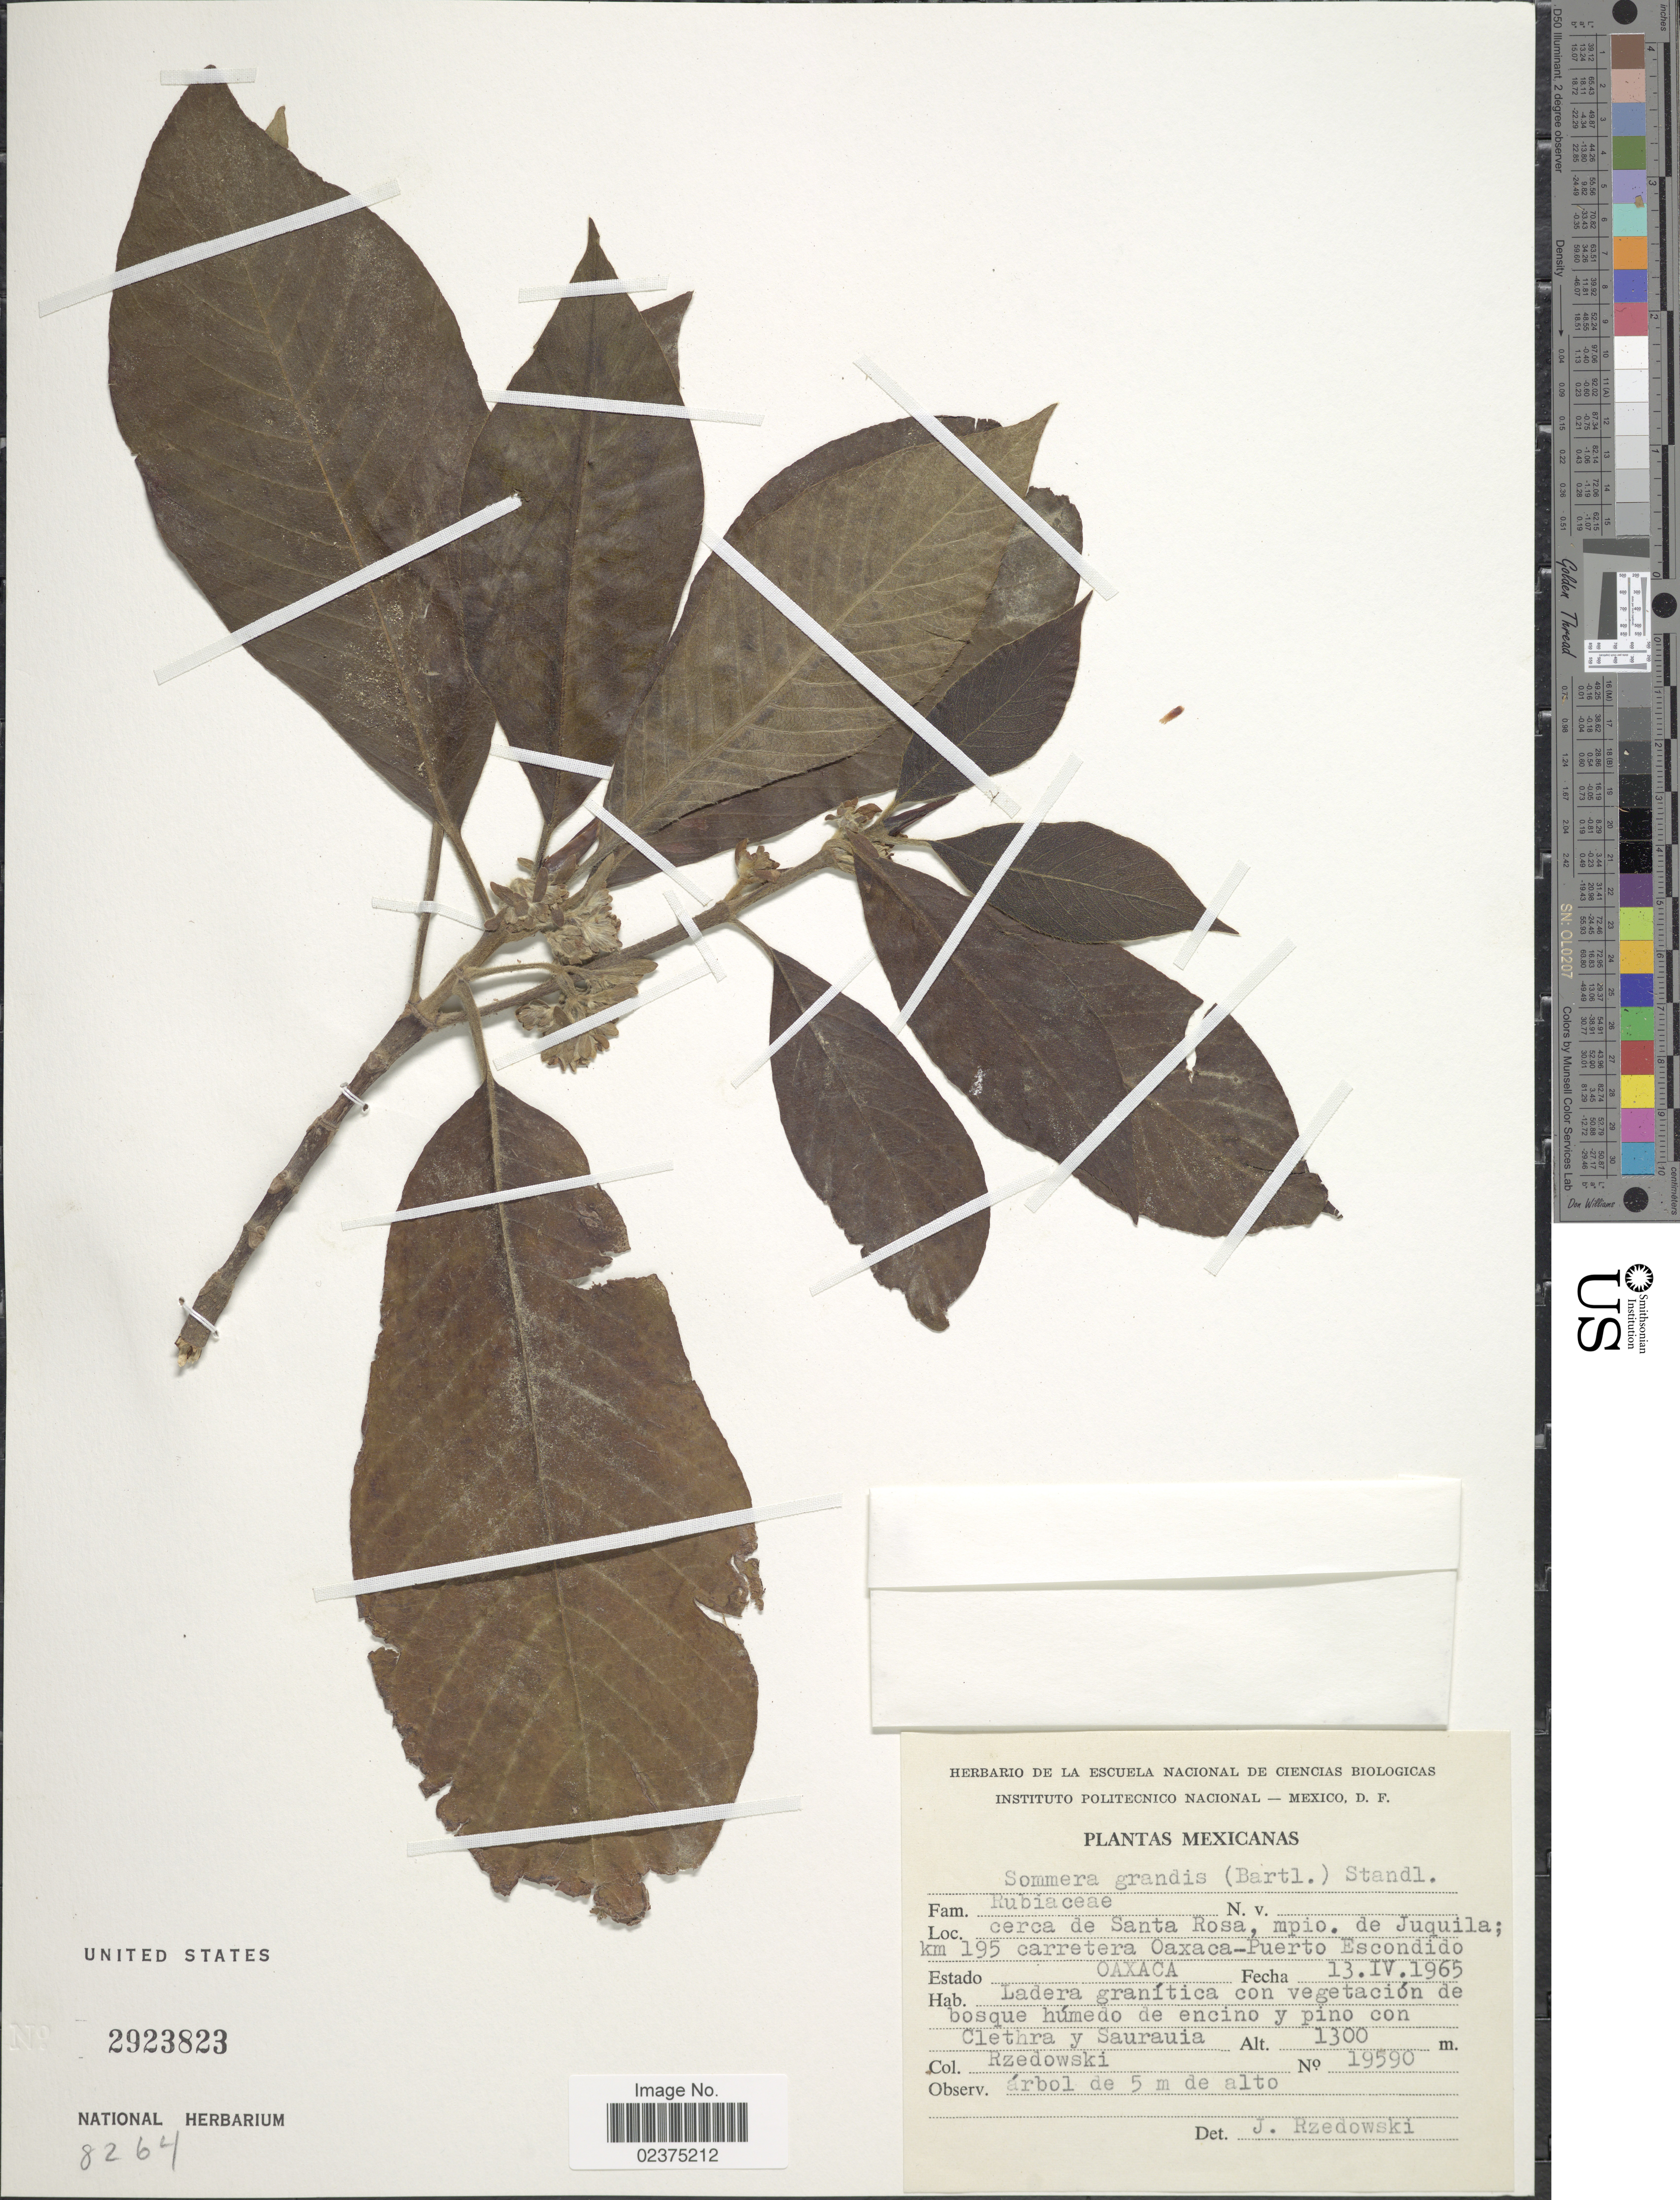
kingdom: Plantae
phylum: Tracheophyta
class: Magnoliopsida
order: Gentianales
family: Rubiaceae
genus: Sommera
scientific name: Sommera grandis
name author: (Bartl. ex DC.) Standl.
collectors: Rzedowski, --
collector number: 19590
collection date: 1965-04-13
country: Mexico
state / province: Oaxaca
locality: Cerca de Santa Rosa, mpio de Juquila; km 195 carretera Oaxaca-Puerto Escondido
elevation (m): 1300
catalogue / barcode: US 2923823